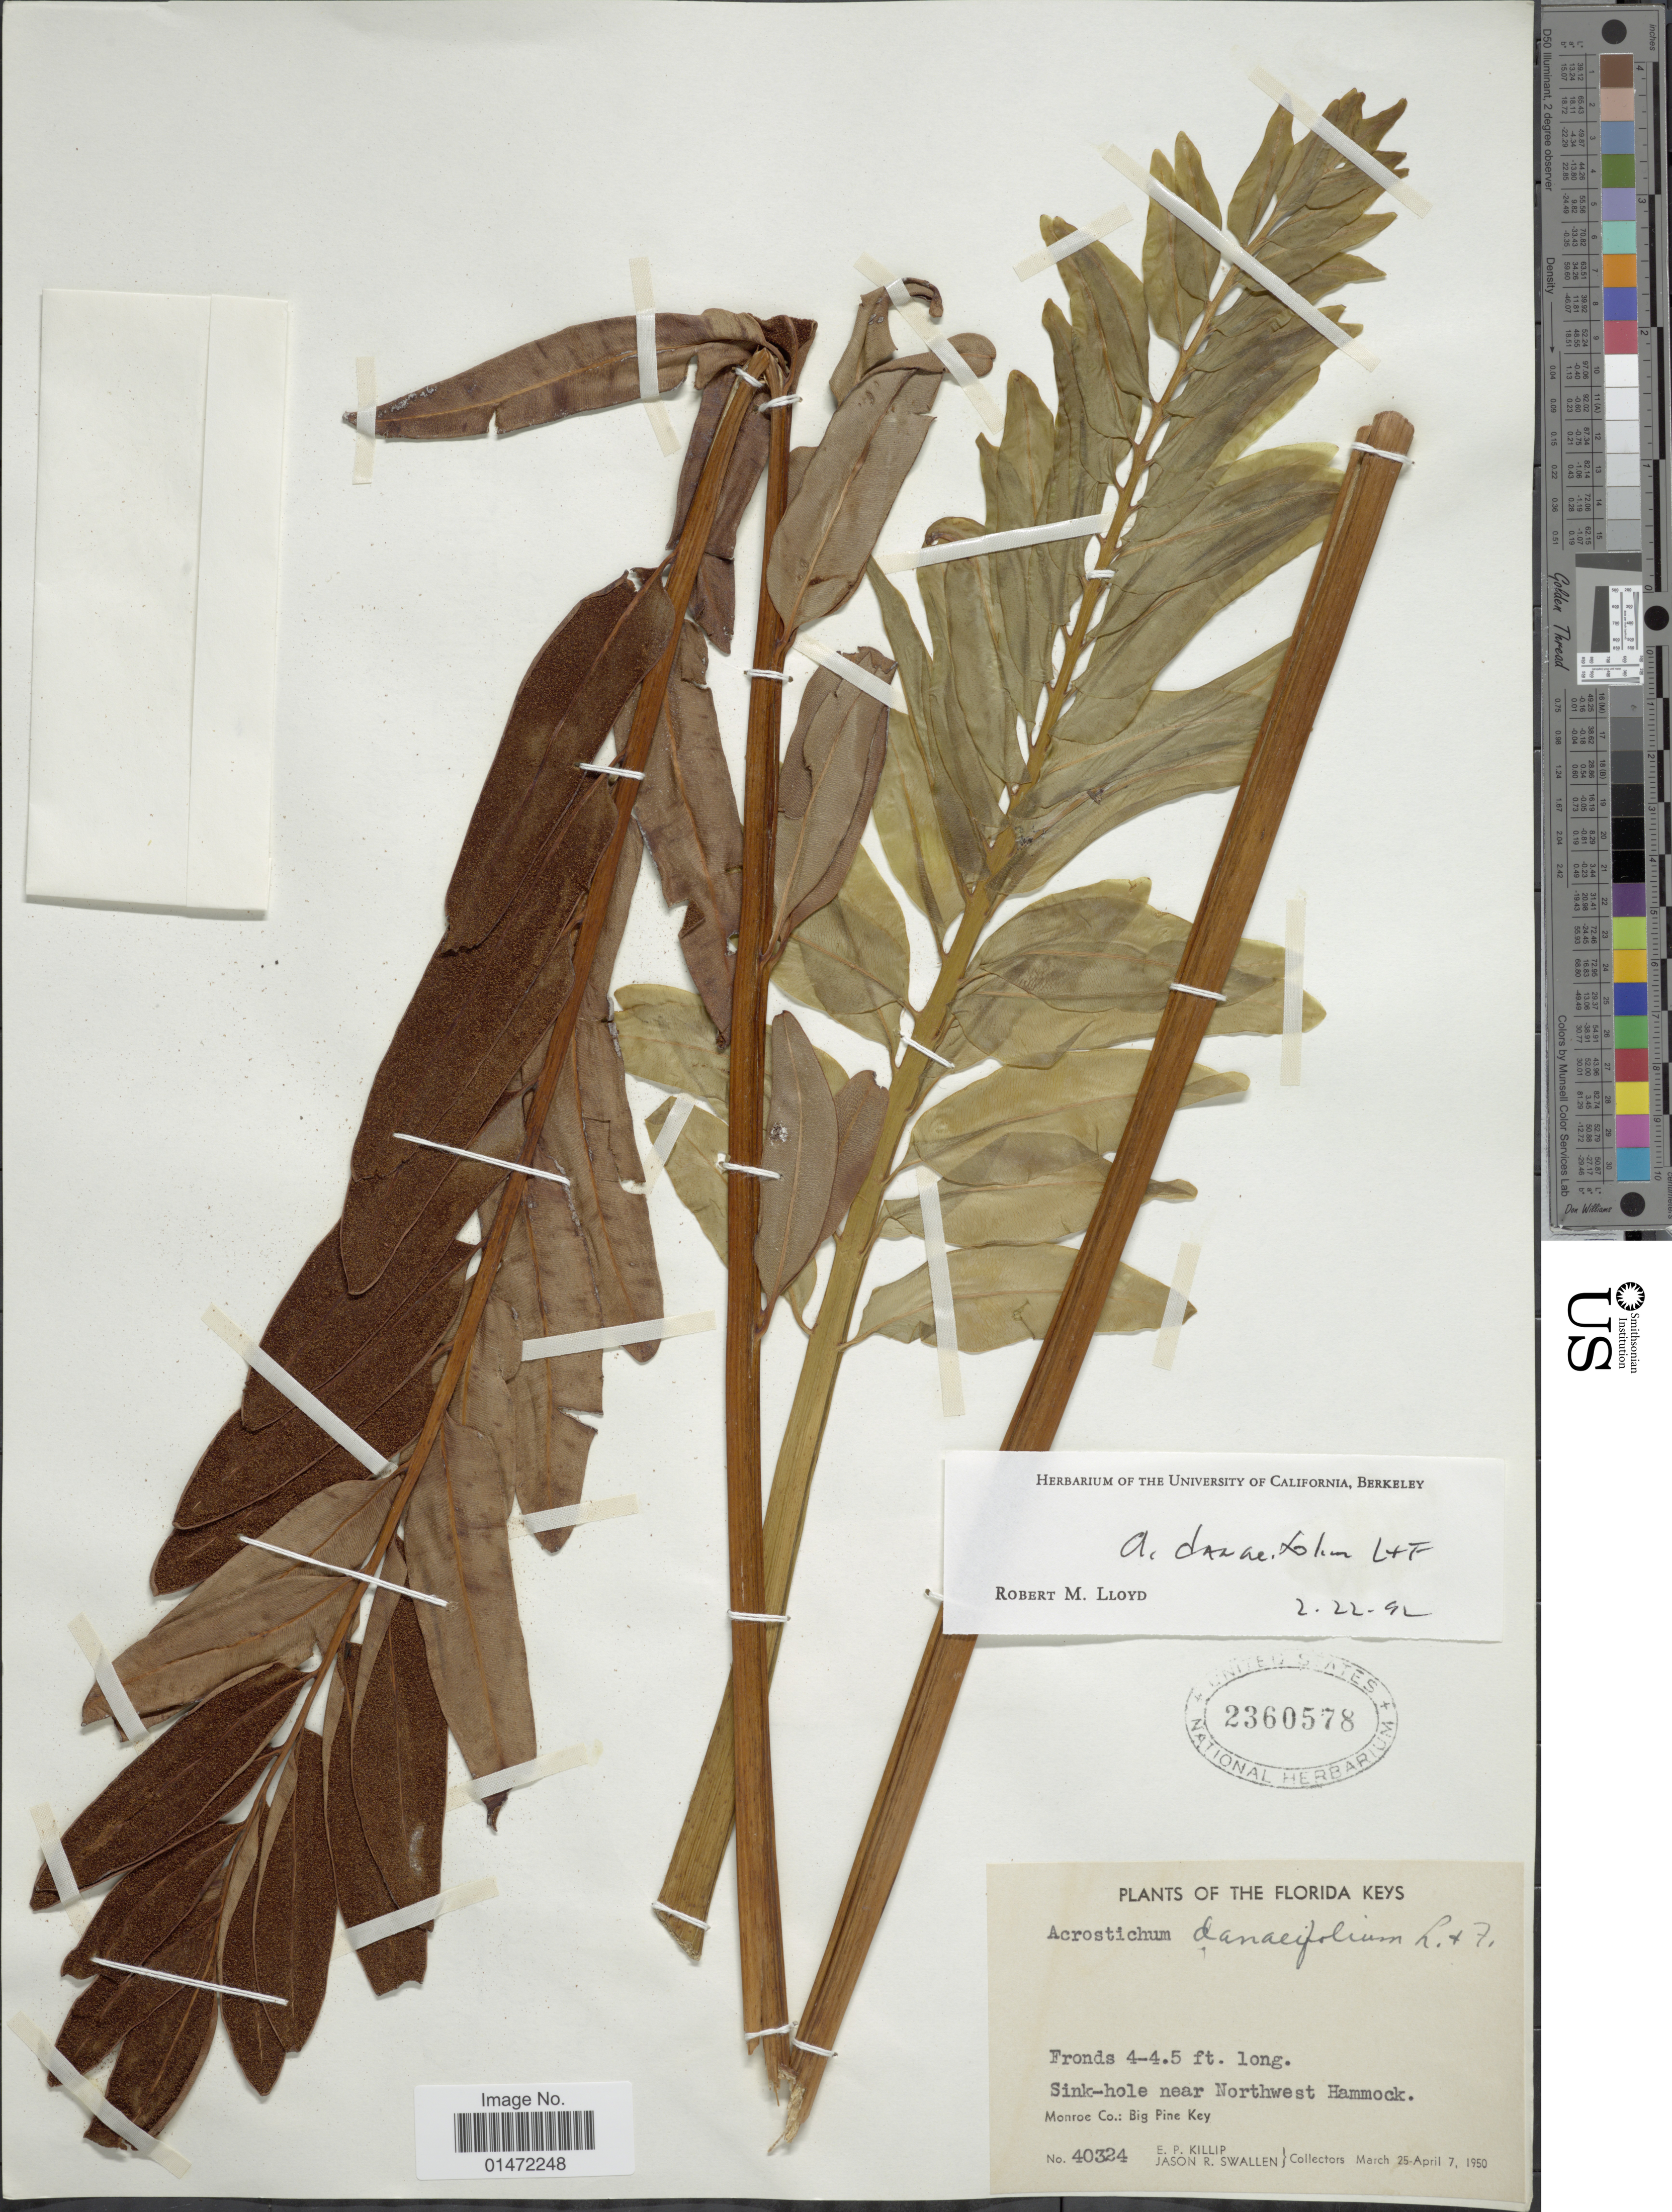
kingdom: Plantae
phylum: Tracheophyta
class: Polypodiopsida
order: Polypodiales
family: Pteridaceae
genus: Acrostichum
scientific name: Acrostichum danaeifolium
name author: Langsd. & Fisch.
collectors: E. P. Killip & J. R. Swallen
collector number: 40324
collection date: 1950-03-25/1950-04-07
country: United States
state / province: Florida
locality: Florida Keys. Sink-hole near Northwest Hammock. Monroe Co.: Big Pine Key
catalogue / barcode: US 2360578